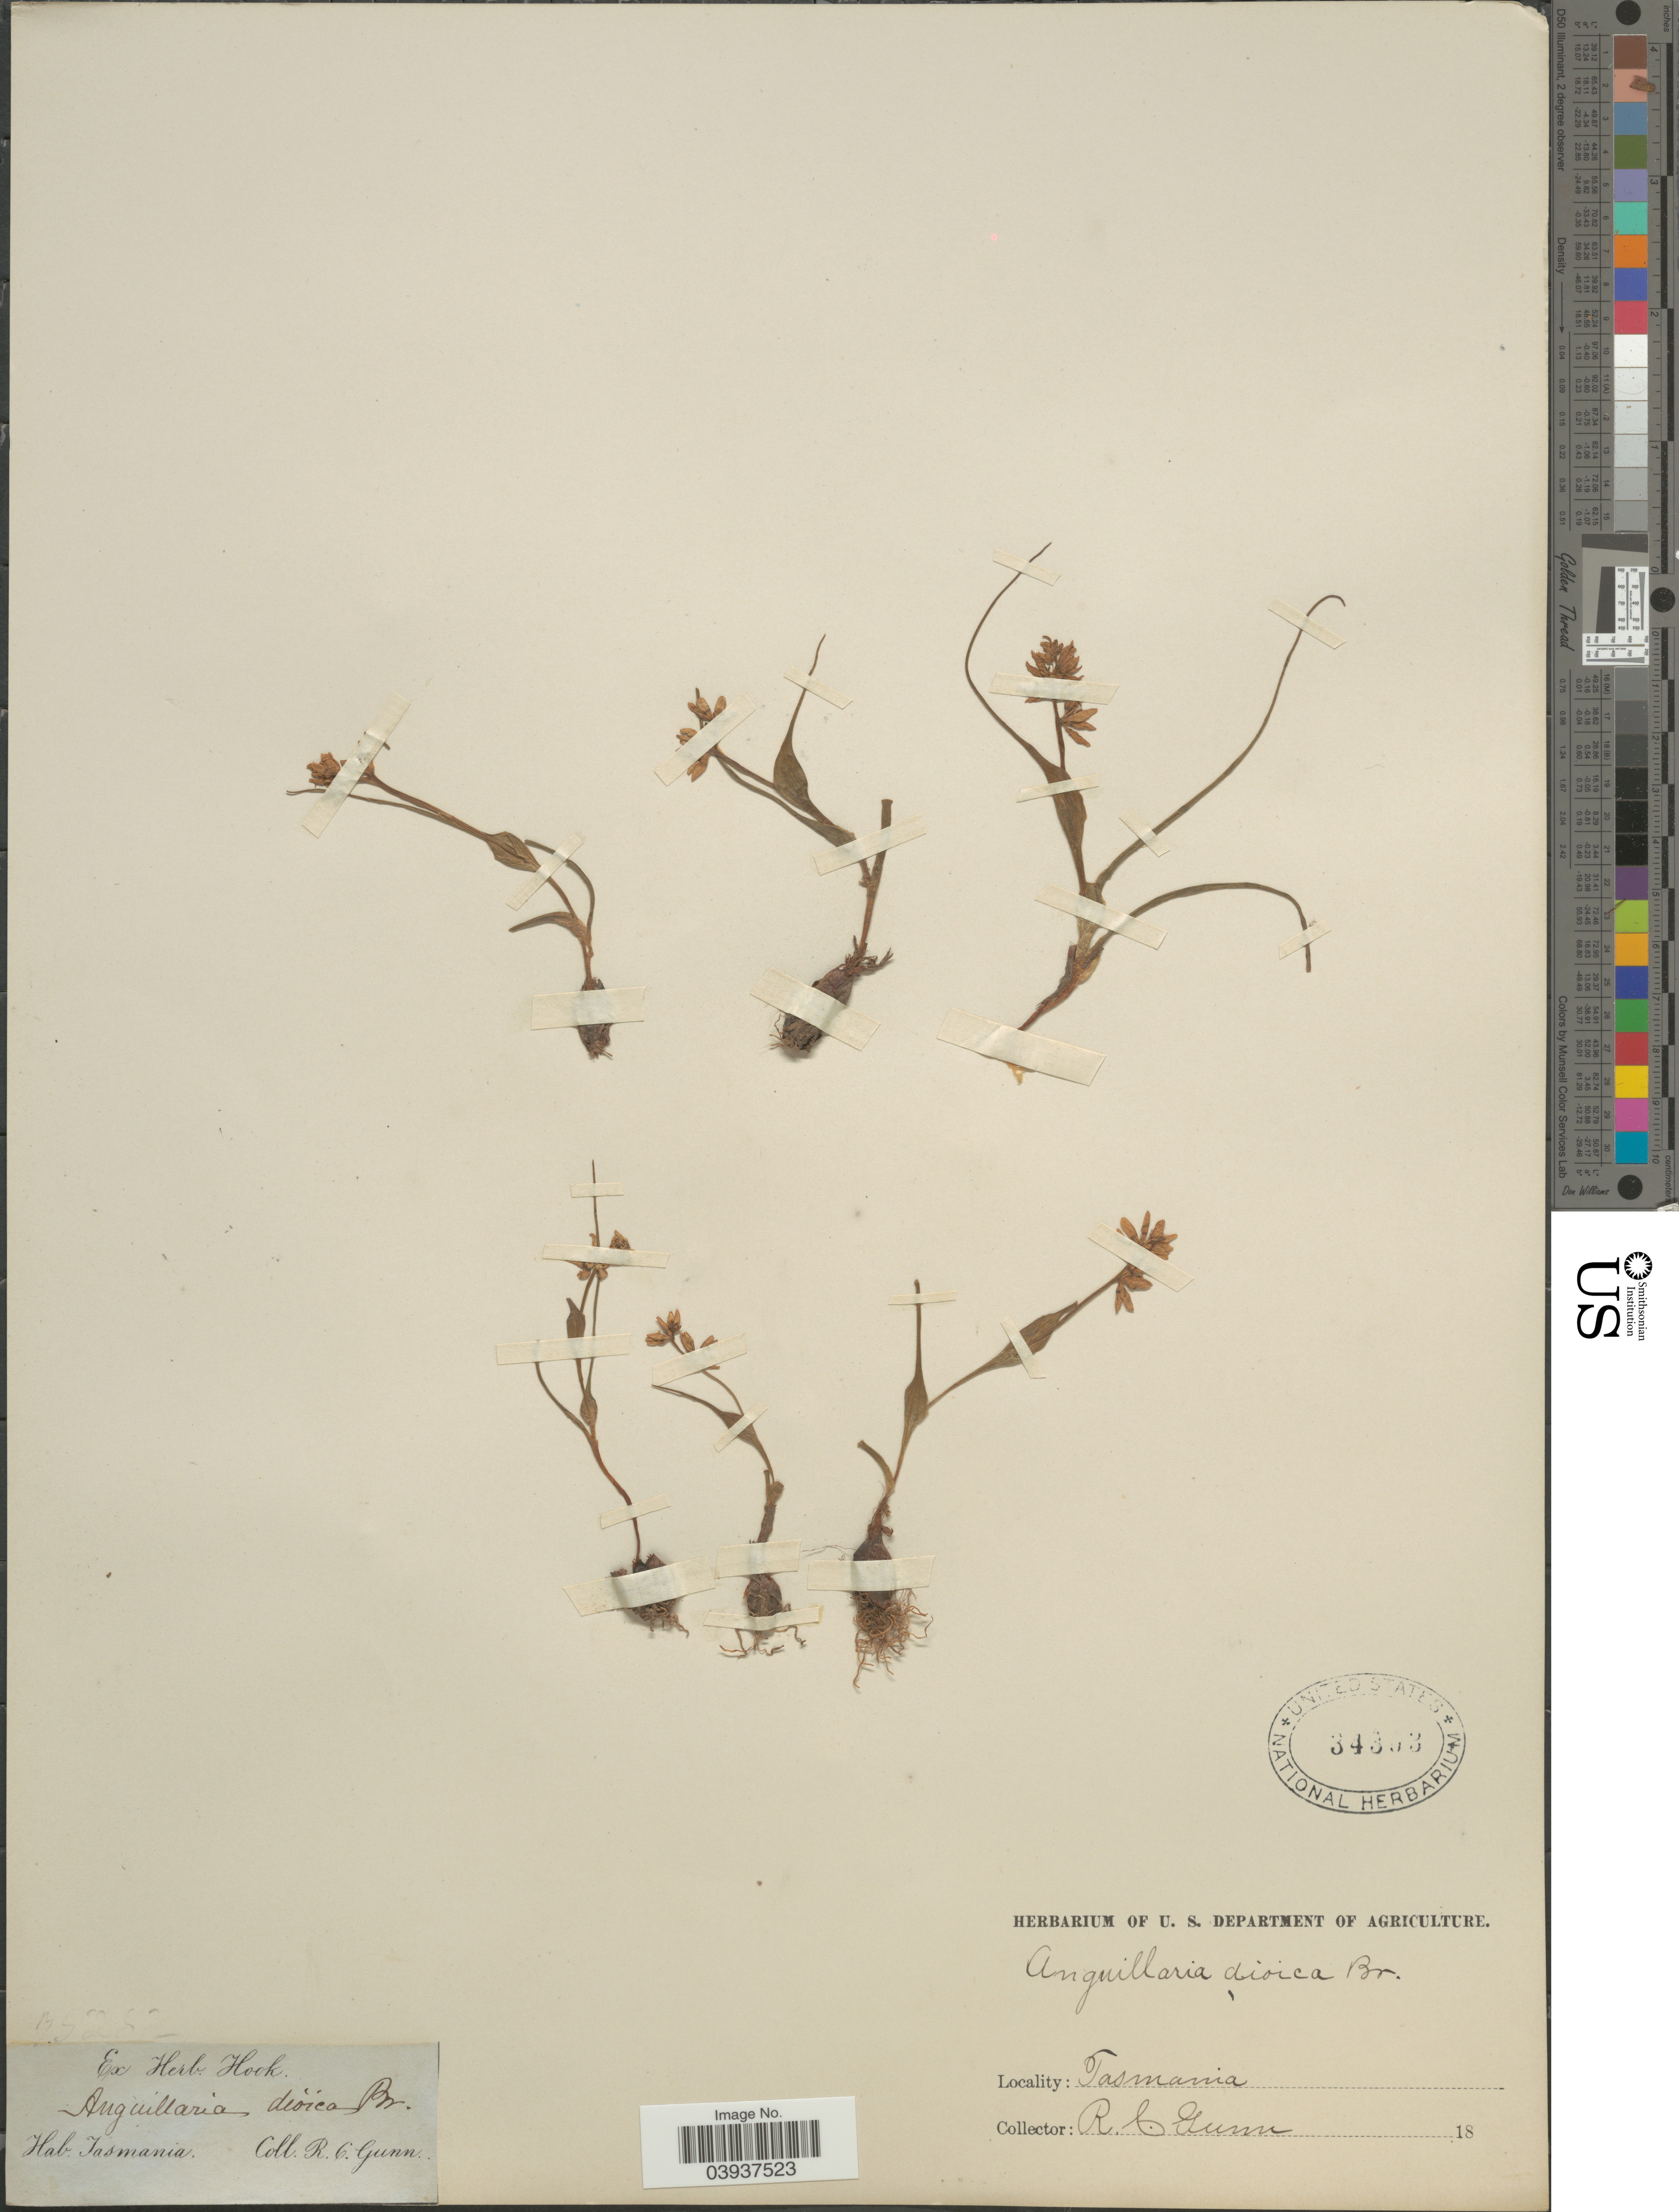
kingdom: Plantae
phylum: Tracheophyta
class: Liliopsida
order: Liliales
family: Colchicaceae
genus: Wurmbea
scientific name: Wurmbea dioica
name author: (R. Br.) F. Muell.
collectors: R. Gunn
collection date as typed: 18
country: Australia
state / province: Tasmania